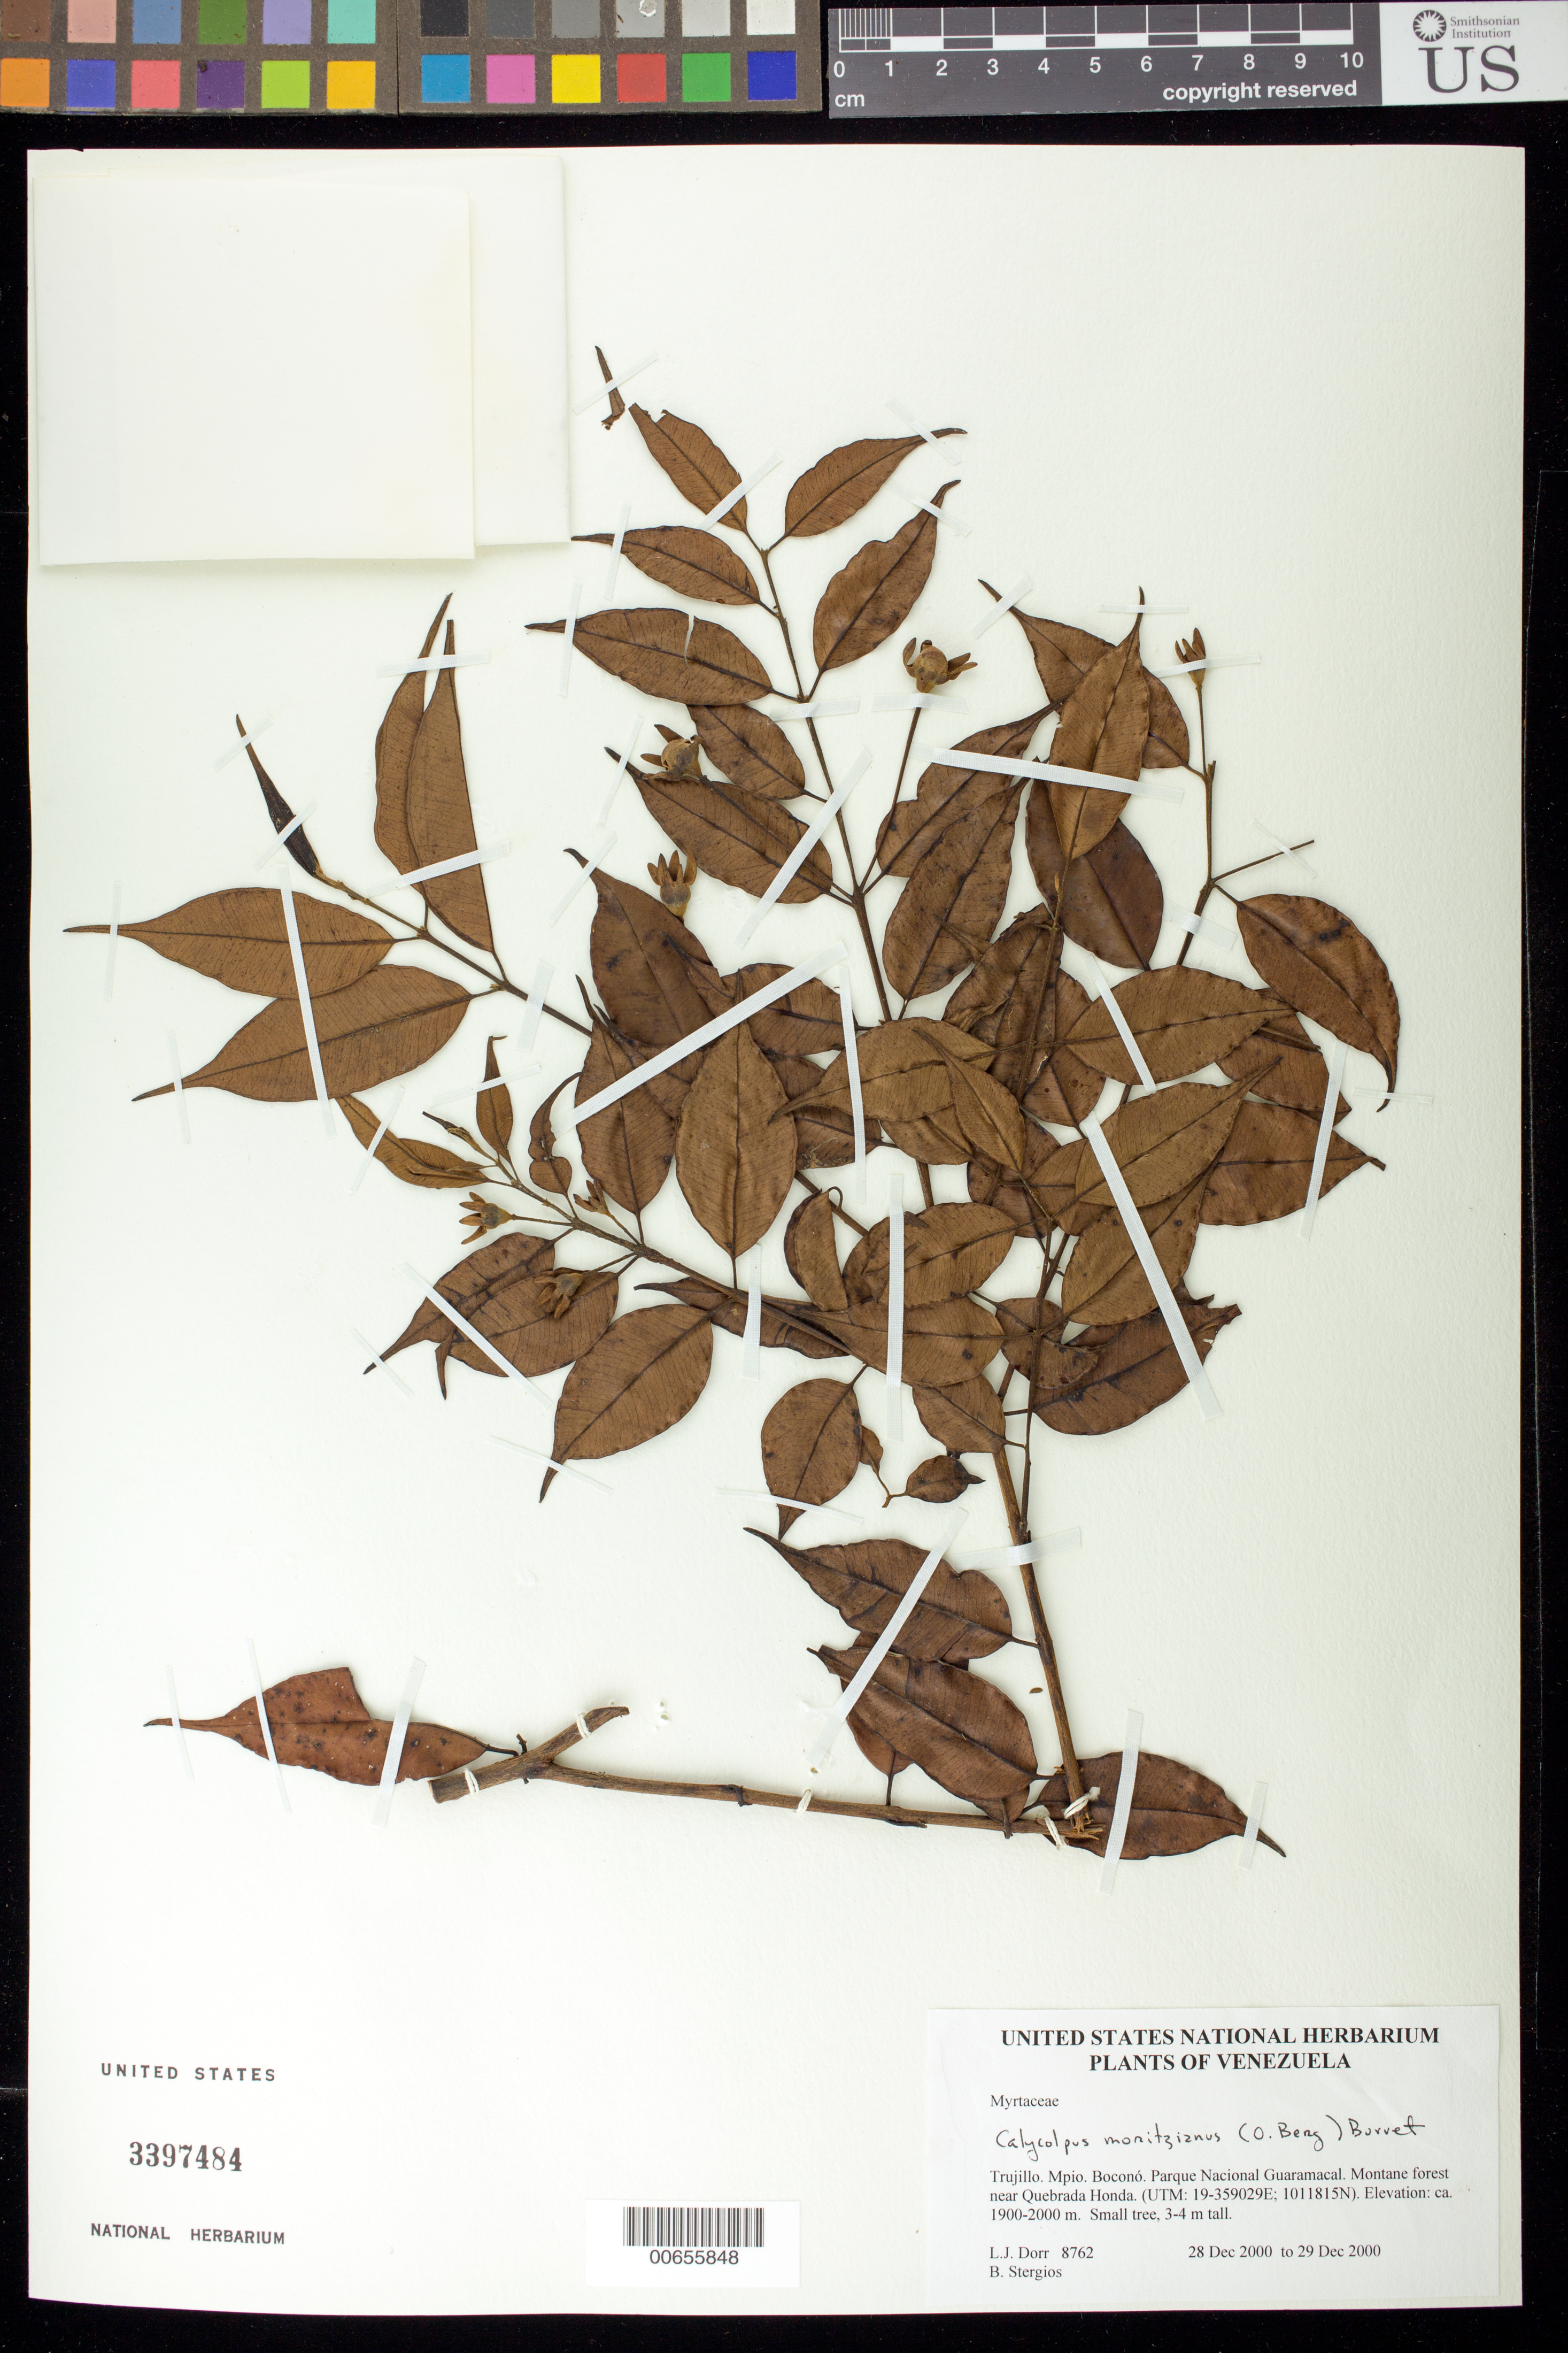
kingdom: Plantae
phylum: Tracheophyta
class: Magnoliopsida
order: Myrtales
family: Myrtaceae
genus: Calycolpus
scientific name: Calycolpus moritzianus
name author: (O. Berg) Burret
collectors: L. J. Dorr & B. G. Stergios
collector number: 8762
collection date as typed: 28 Dec 2000 to 29 Dec 2000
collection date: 2000-12-28/2000-12-29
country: Venezuela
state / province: Trujillo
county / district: Boconó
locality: Parque Nacional Guaramacal near Quebrada Honda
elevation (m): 1900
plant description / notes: COL, MO, NY, PORT, US, VEN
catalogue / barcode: US 3397484